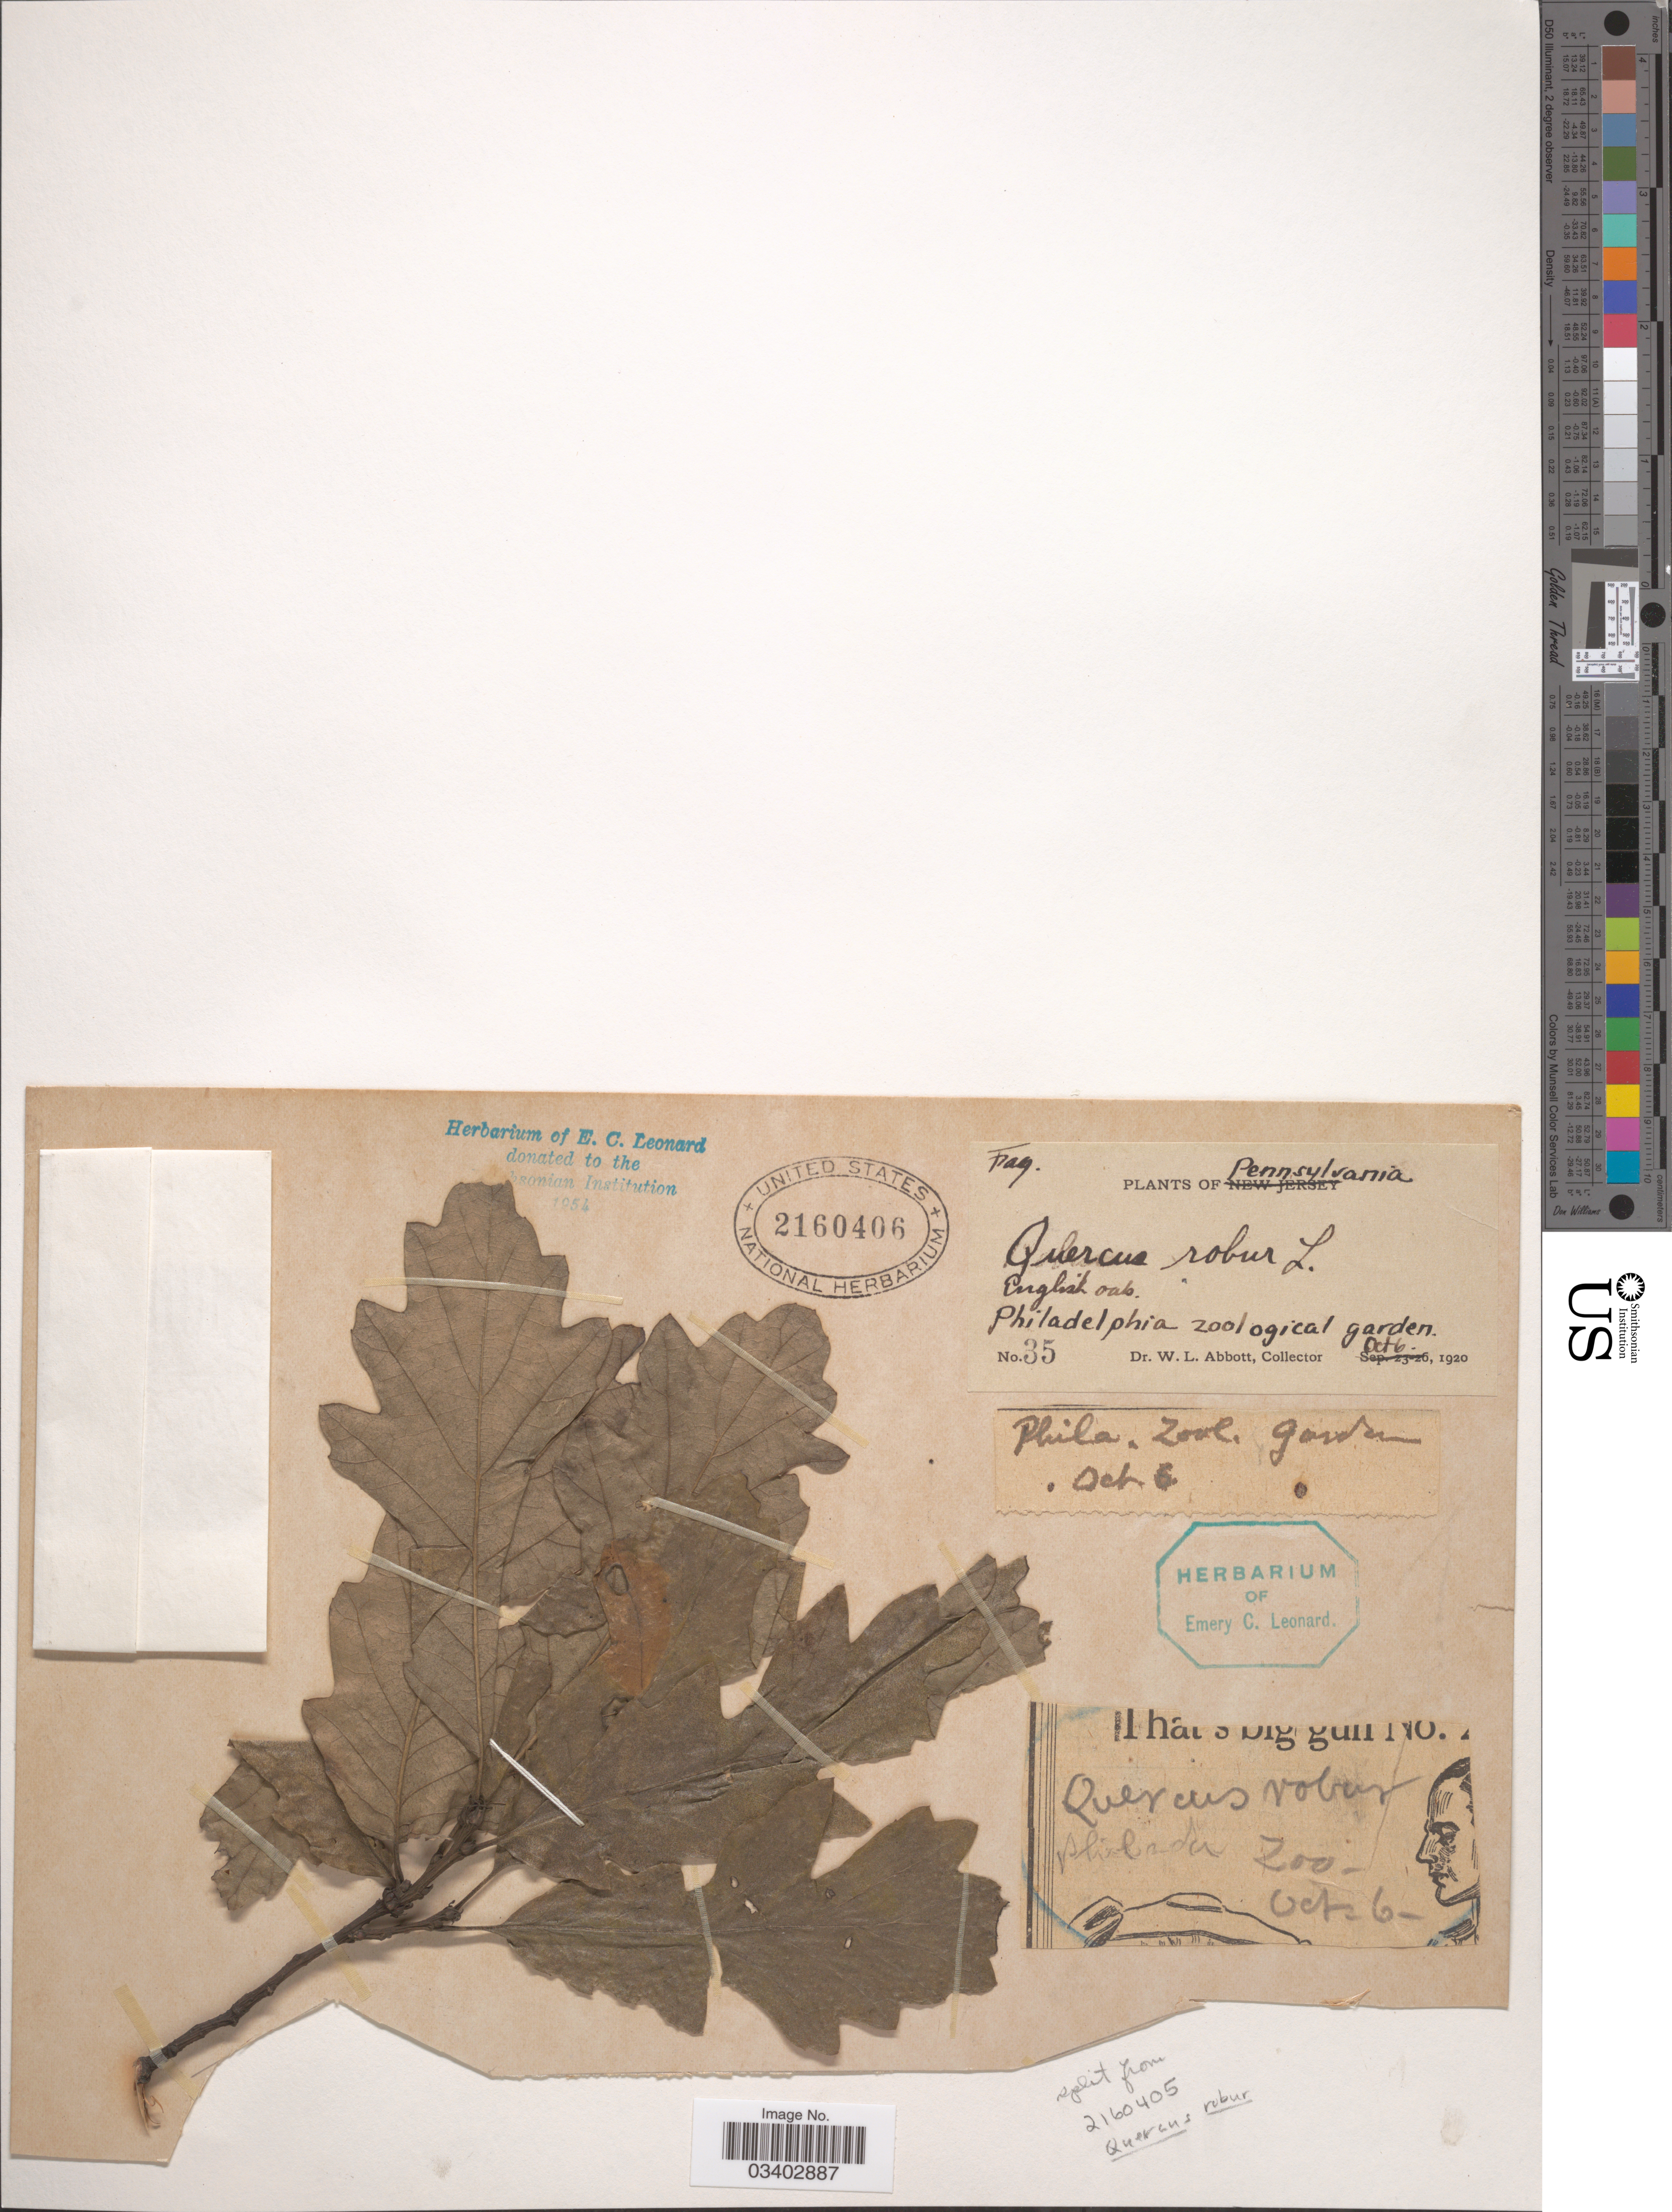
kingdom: Plantae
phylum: Tracheophyta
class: Magnoliopsida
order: Fagales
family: Fagaceae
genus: Quercus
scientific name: Quercus robur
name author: L.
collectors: W. L. Abbott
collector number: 35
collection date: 1920-10-06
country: United States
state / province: Pennsylvania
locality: Philadelphia Zoological garden.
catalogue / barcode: US 2160406